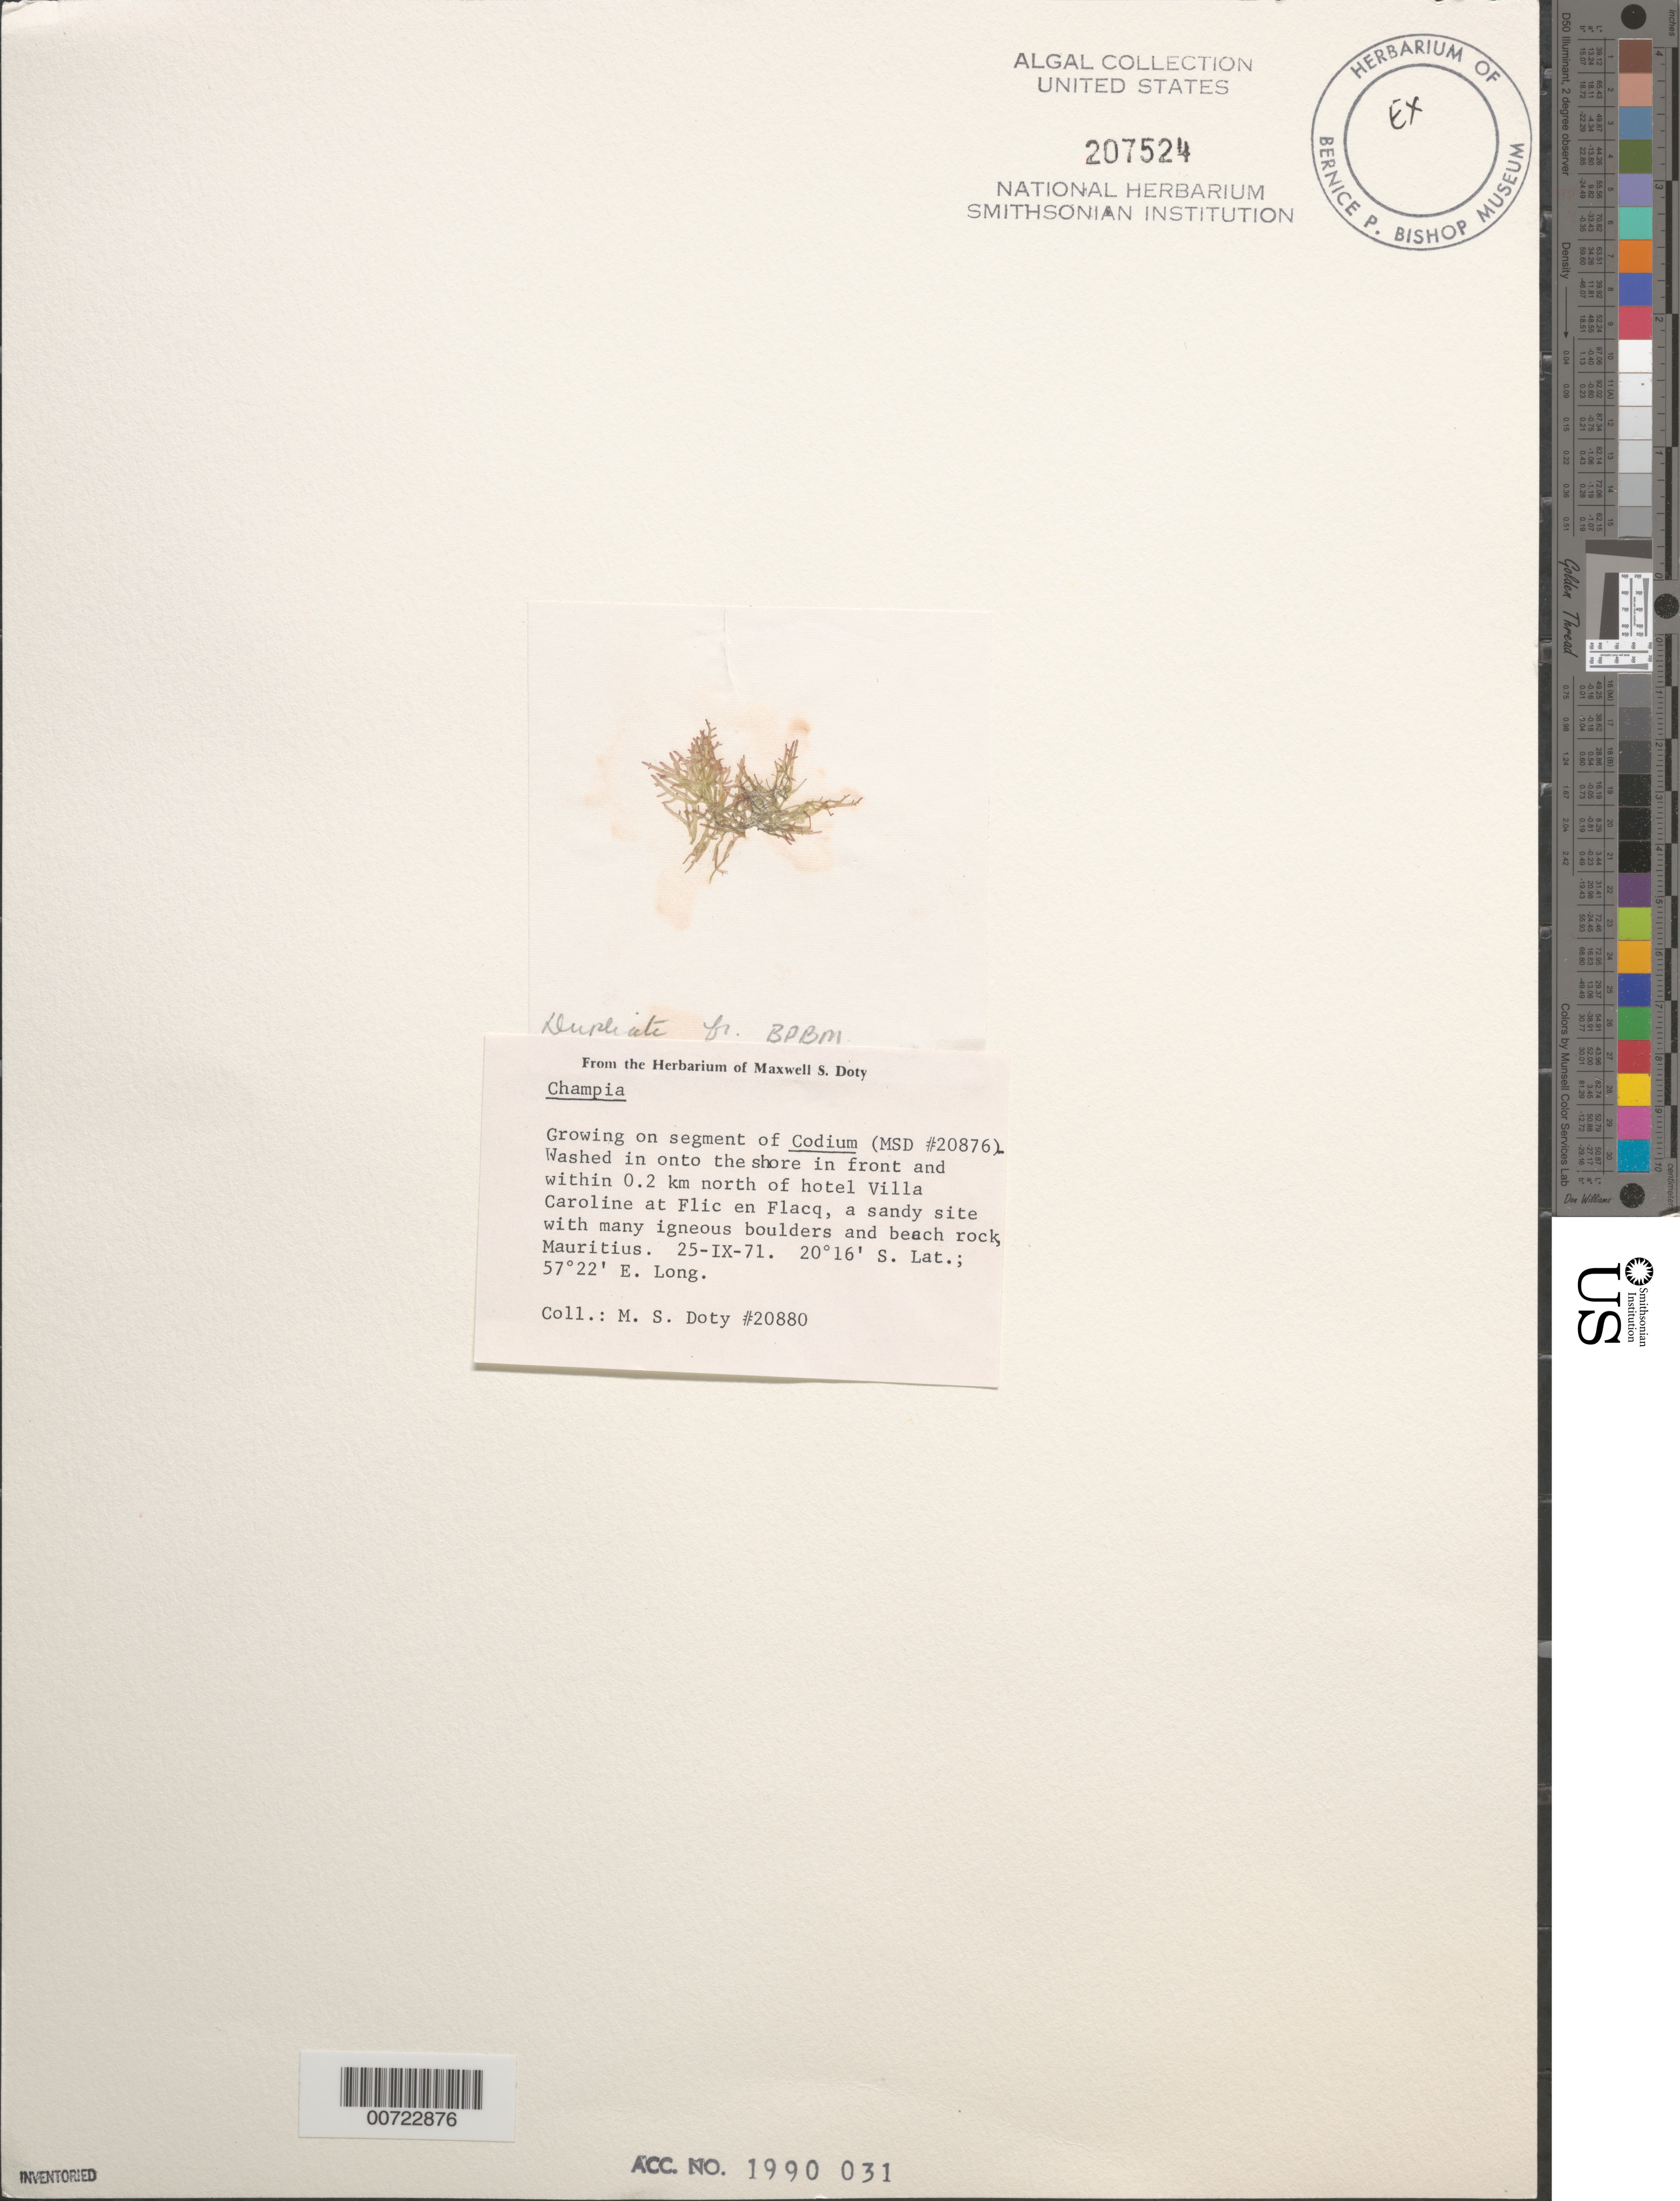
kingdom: Plantae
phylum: Rhodophyta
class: Florideophyceae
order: Rhodymeniales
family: Champiaceae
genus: Champia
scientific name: Champia sp.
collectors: M. S. Doty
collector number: MSD 20880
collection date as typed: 25 Sep 1971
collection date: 1971-09-25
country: Mauritius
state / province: Black River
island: Mauritius Island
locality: Hotel Villa Caroline shore, Flic-en-Flacq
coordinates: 20 16' S. Lat., 57 22' E. Long.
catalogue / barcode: US 207524